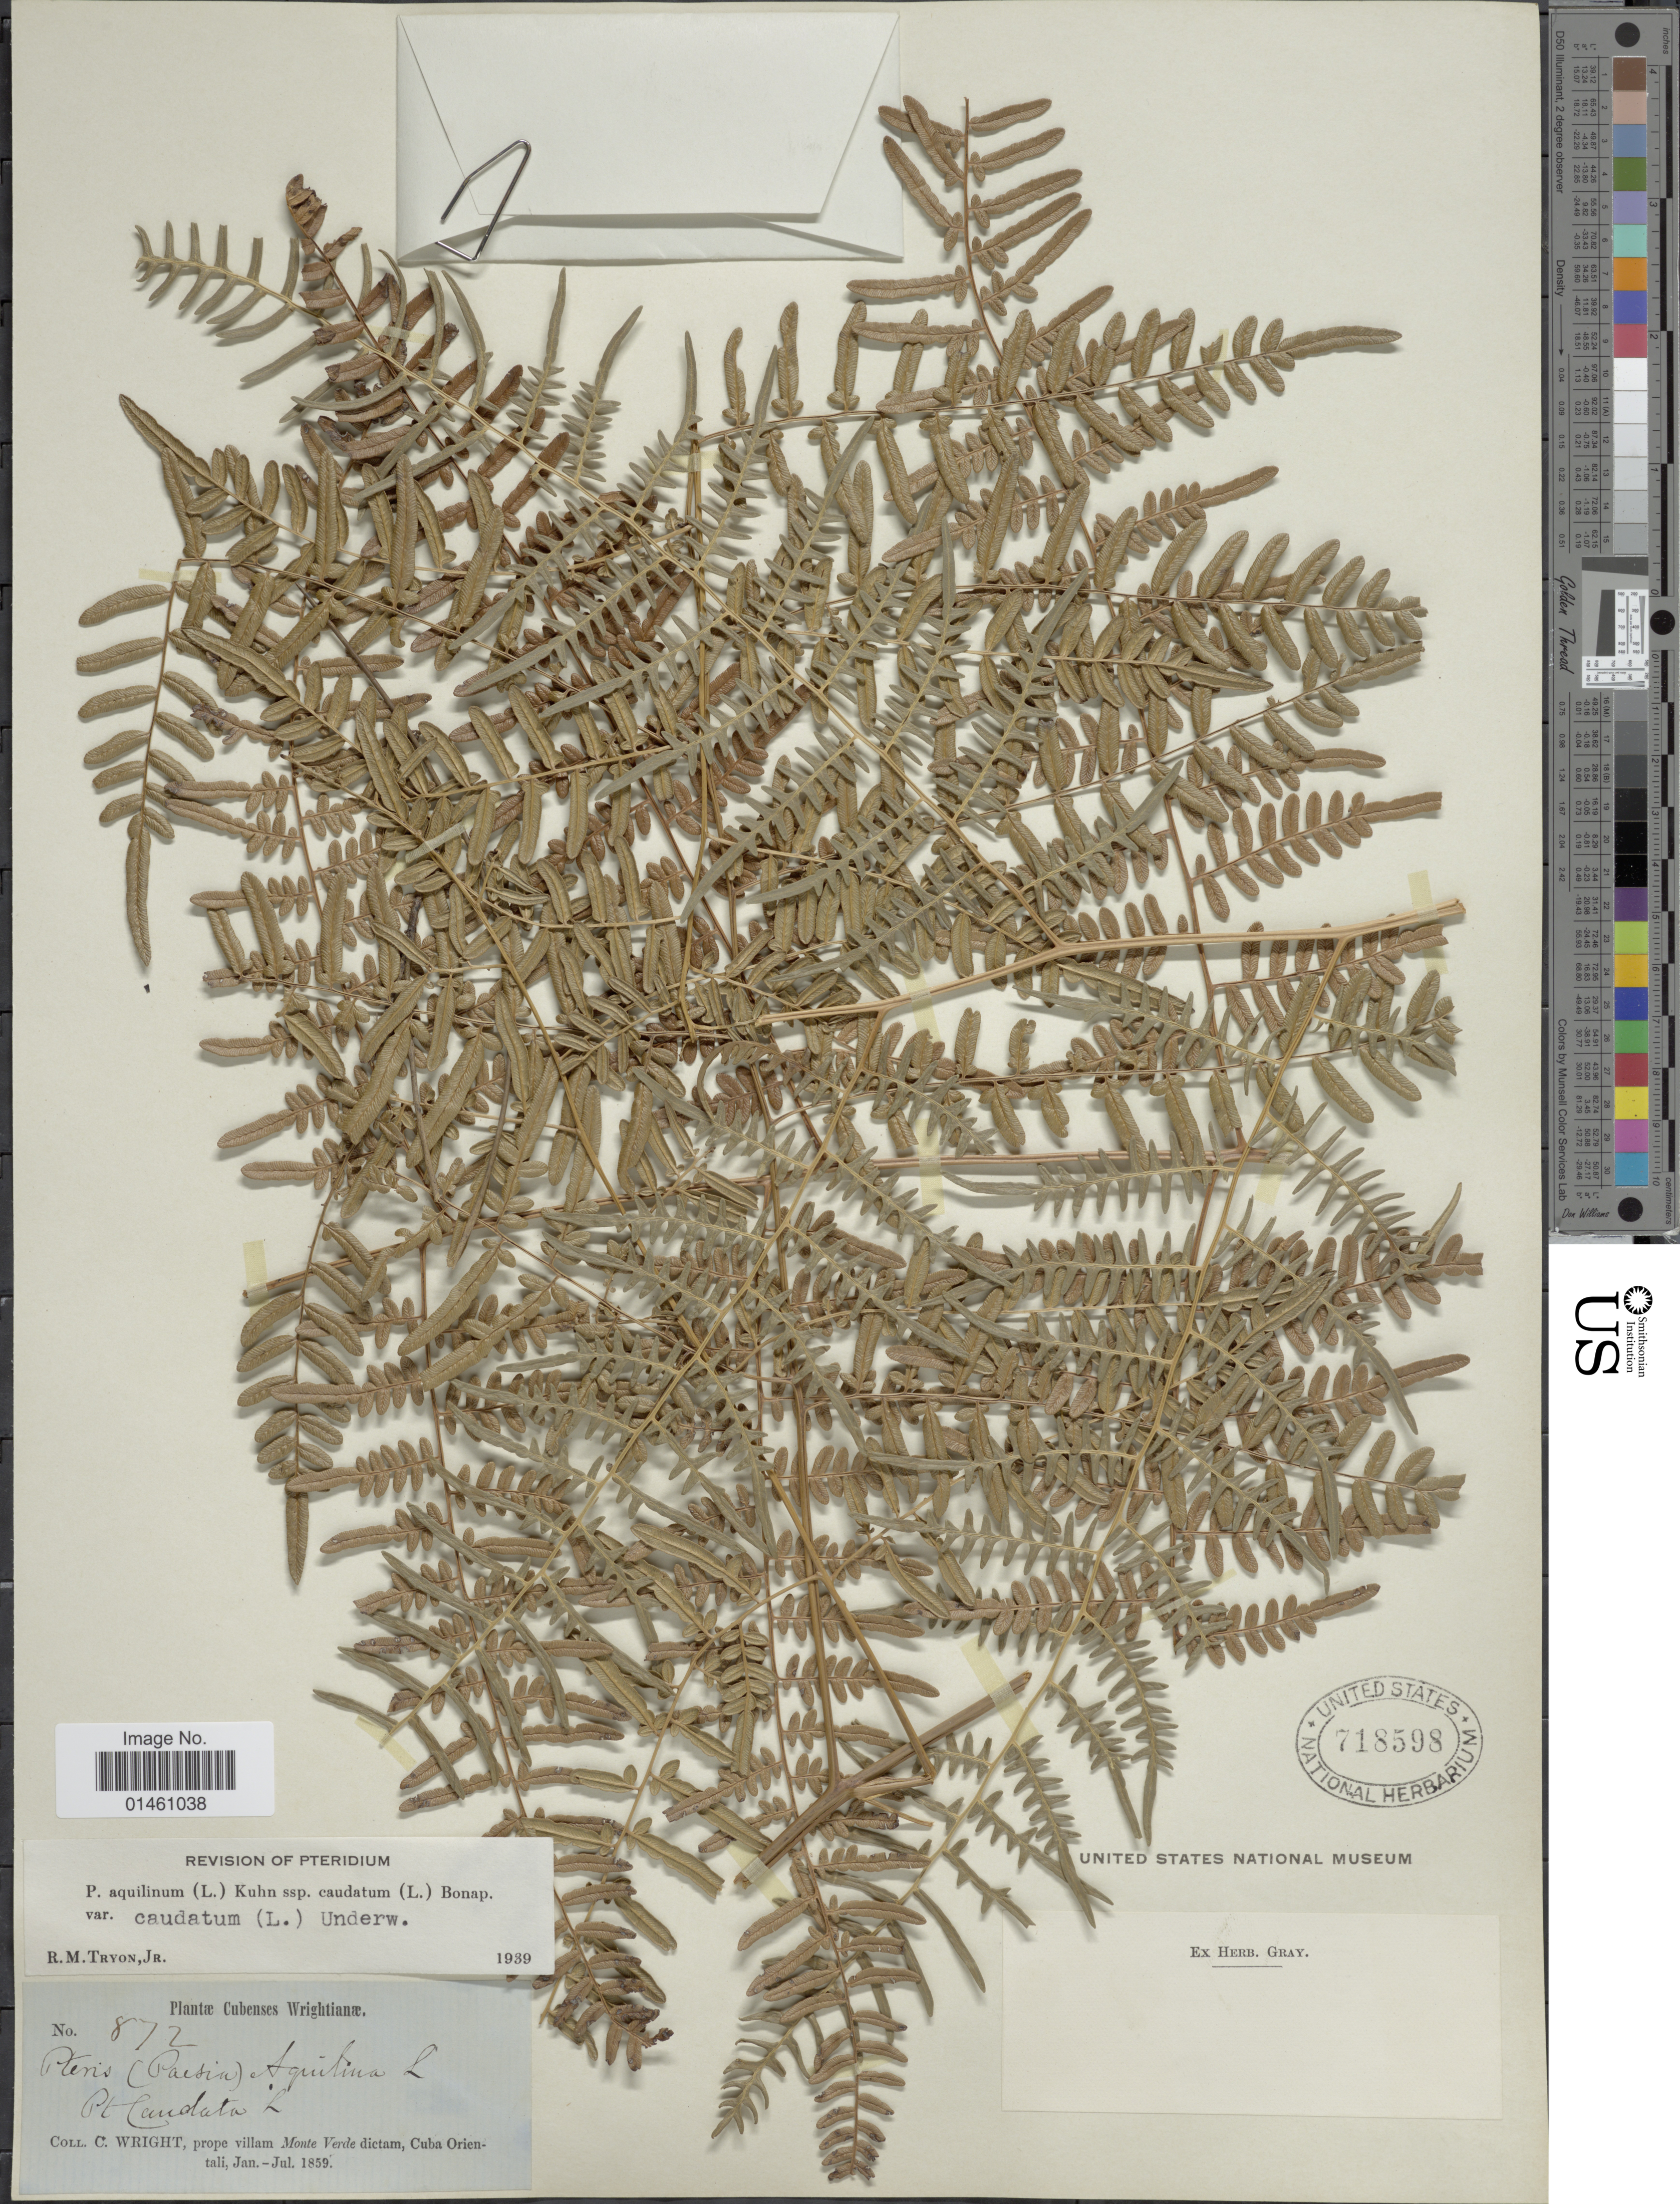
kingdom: Plantae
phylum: Tracheophyta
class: Polypodiopsida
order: Polypodiales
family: Dennstaedtiaceae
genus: Pteridium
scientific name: Pteridium caudatum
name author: (L.) Maxon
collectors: C. Wright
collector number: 872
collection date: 1859-01/1859-07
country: Cuba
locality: Prope villam Monte Verde dictam, Cuba orientali.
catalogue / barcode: US 718598